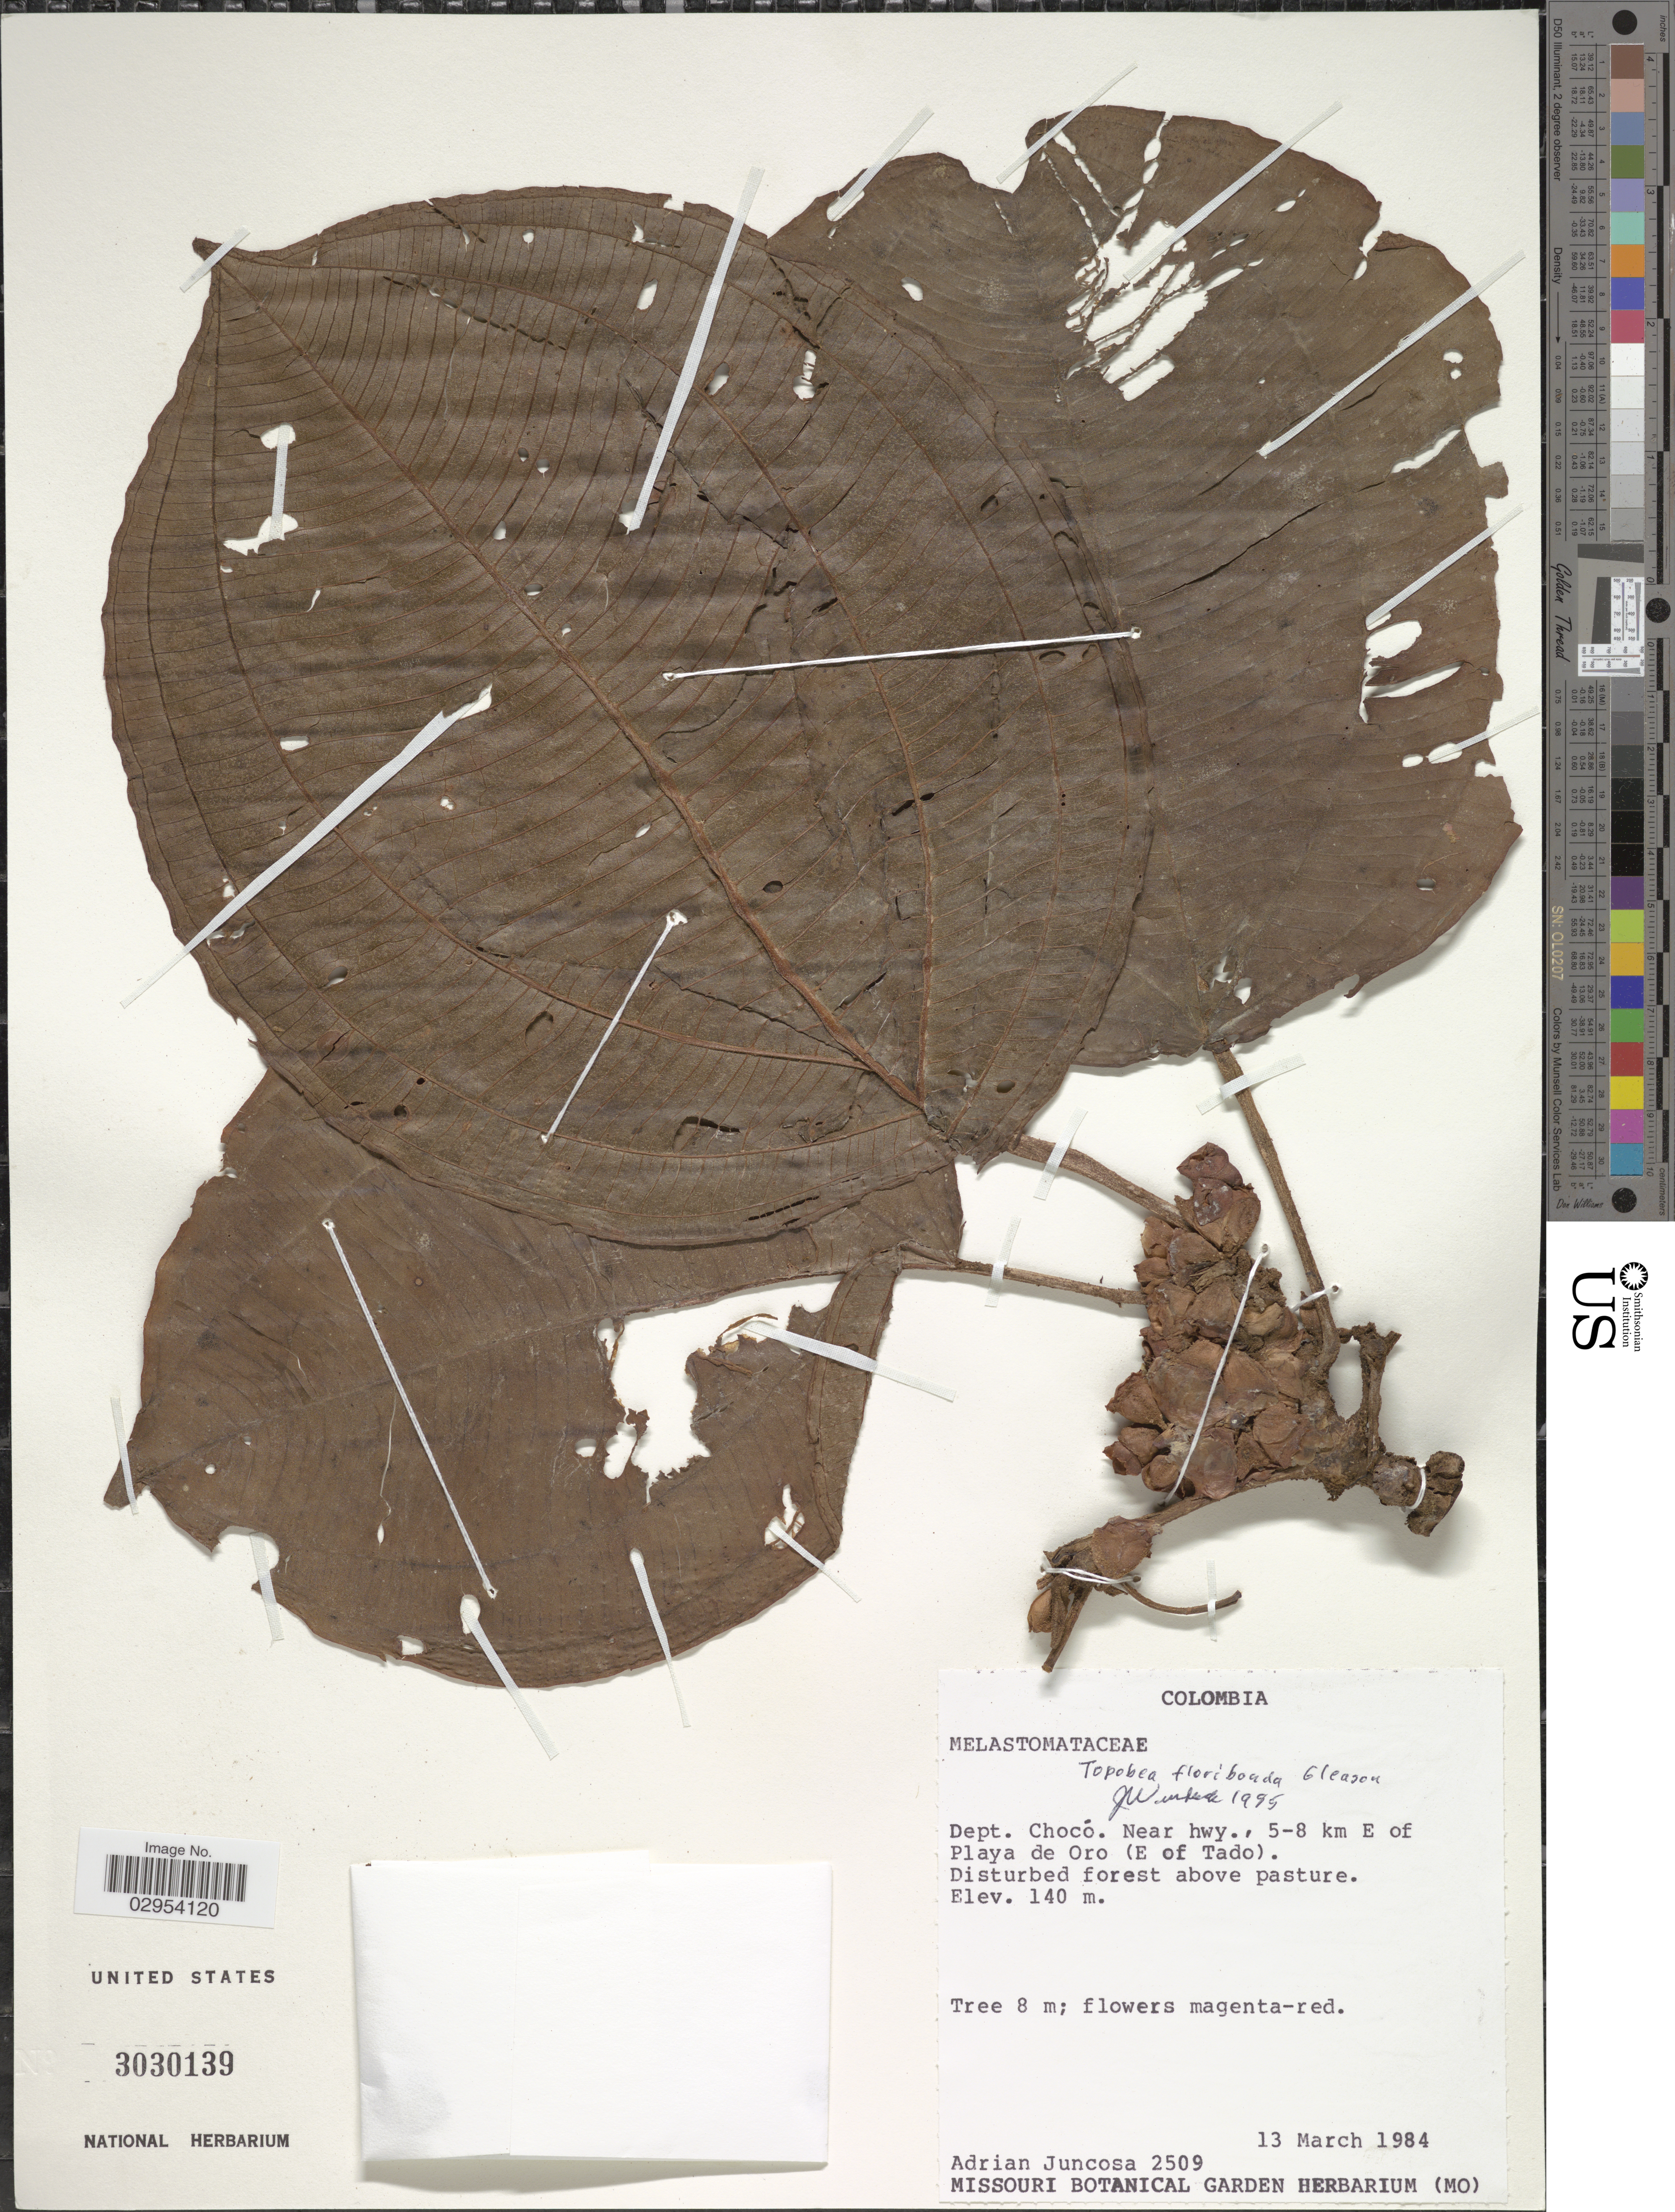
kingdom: Plantae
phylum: Tracheophyta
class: Magnoliopsida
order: Myrtales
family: Melastomataceae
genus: Topobea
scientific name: Topobea floribunda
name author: Gleason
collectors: A. Juncosa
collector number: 2509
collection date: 1984-03-13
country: Colombia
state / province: Chocó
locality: Dept. Chocó. Near hwy., 5-8 km E of Playa de Oro (E of Tado).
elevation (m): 140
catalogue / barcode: US 3030139